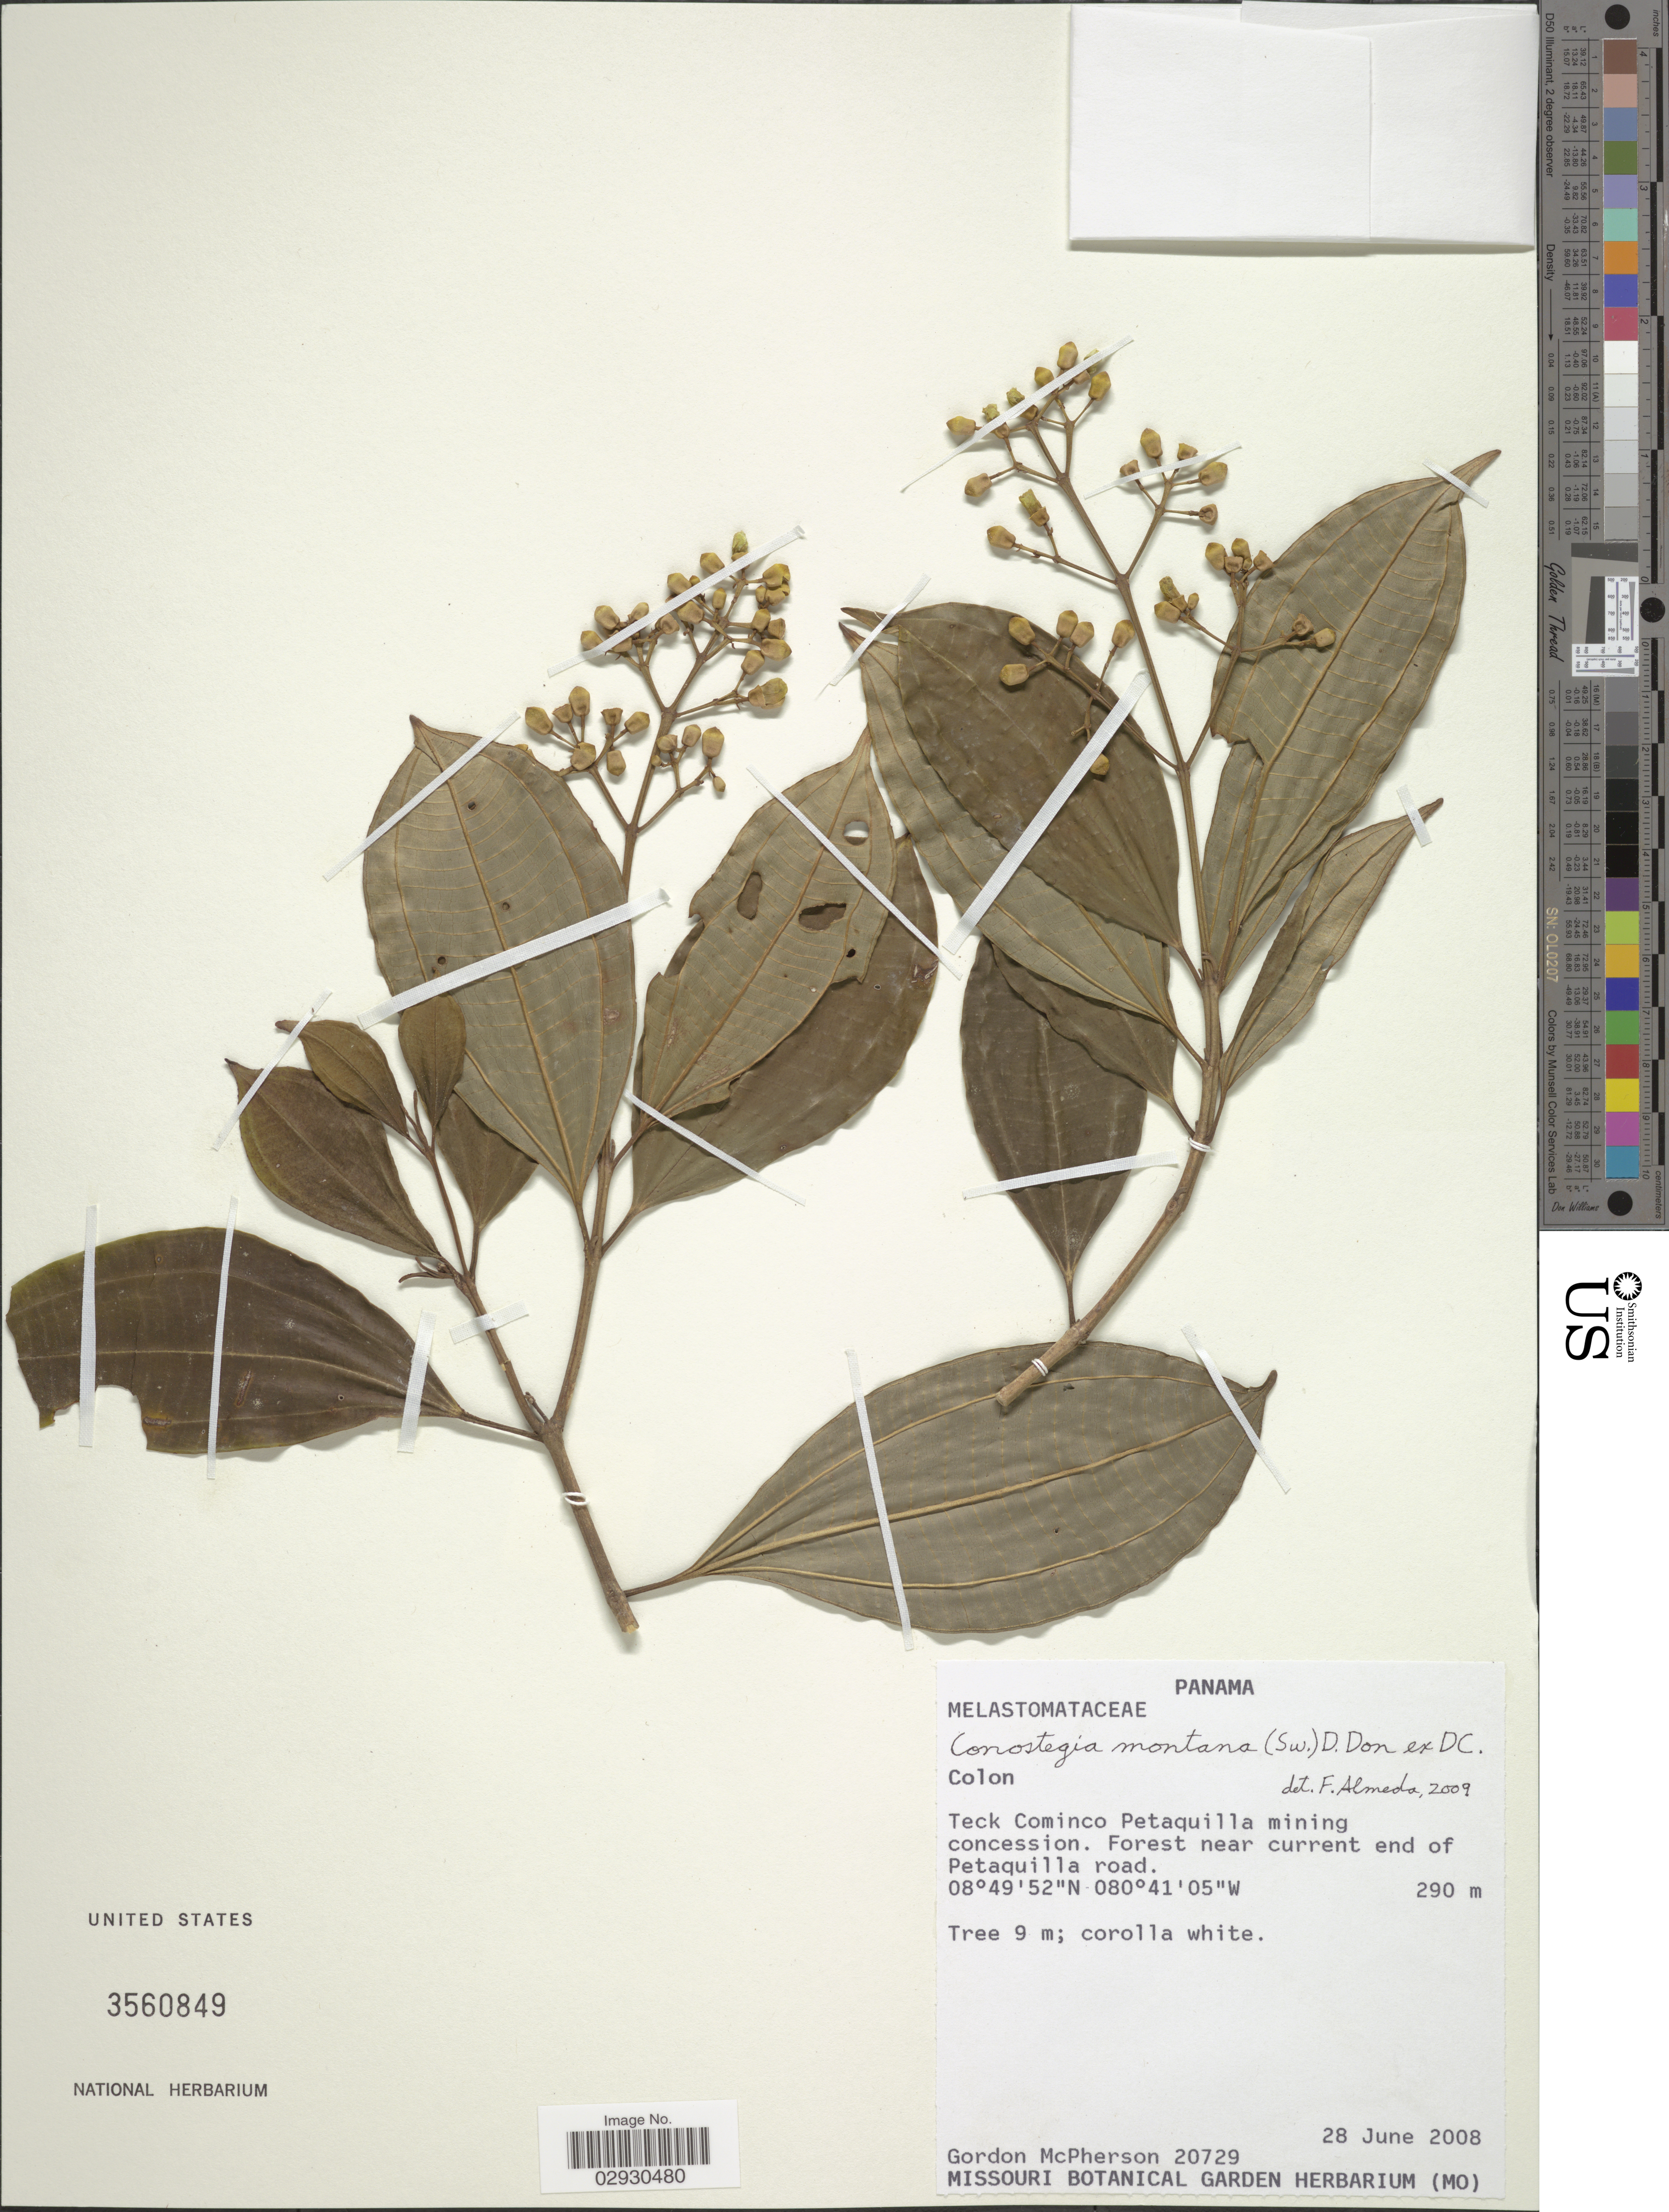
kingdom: Plantae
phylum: Tracheophyta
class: Magnoliopsida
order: Myrtales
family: Melastomataceae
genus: Conostegia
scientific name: Conostegia montana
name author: (Sw.) D. Don ex DC.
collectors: G. D. McPherson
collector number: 20729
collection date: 2008-06-28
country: Panama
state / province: Colón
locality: Teck Cominco Petaquilla mining concession, Forest near current end of Petaquilla road.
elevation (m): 290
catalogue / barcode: US 3560849